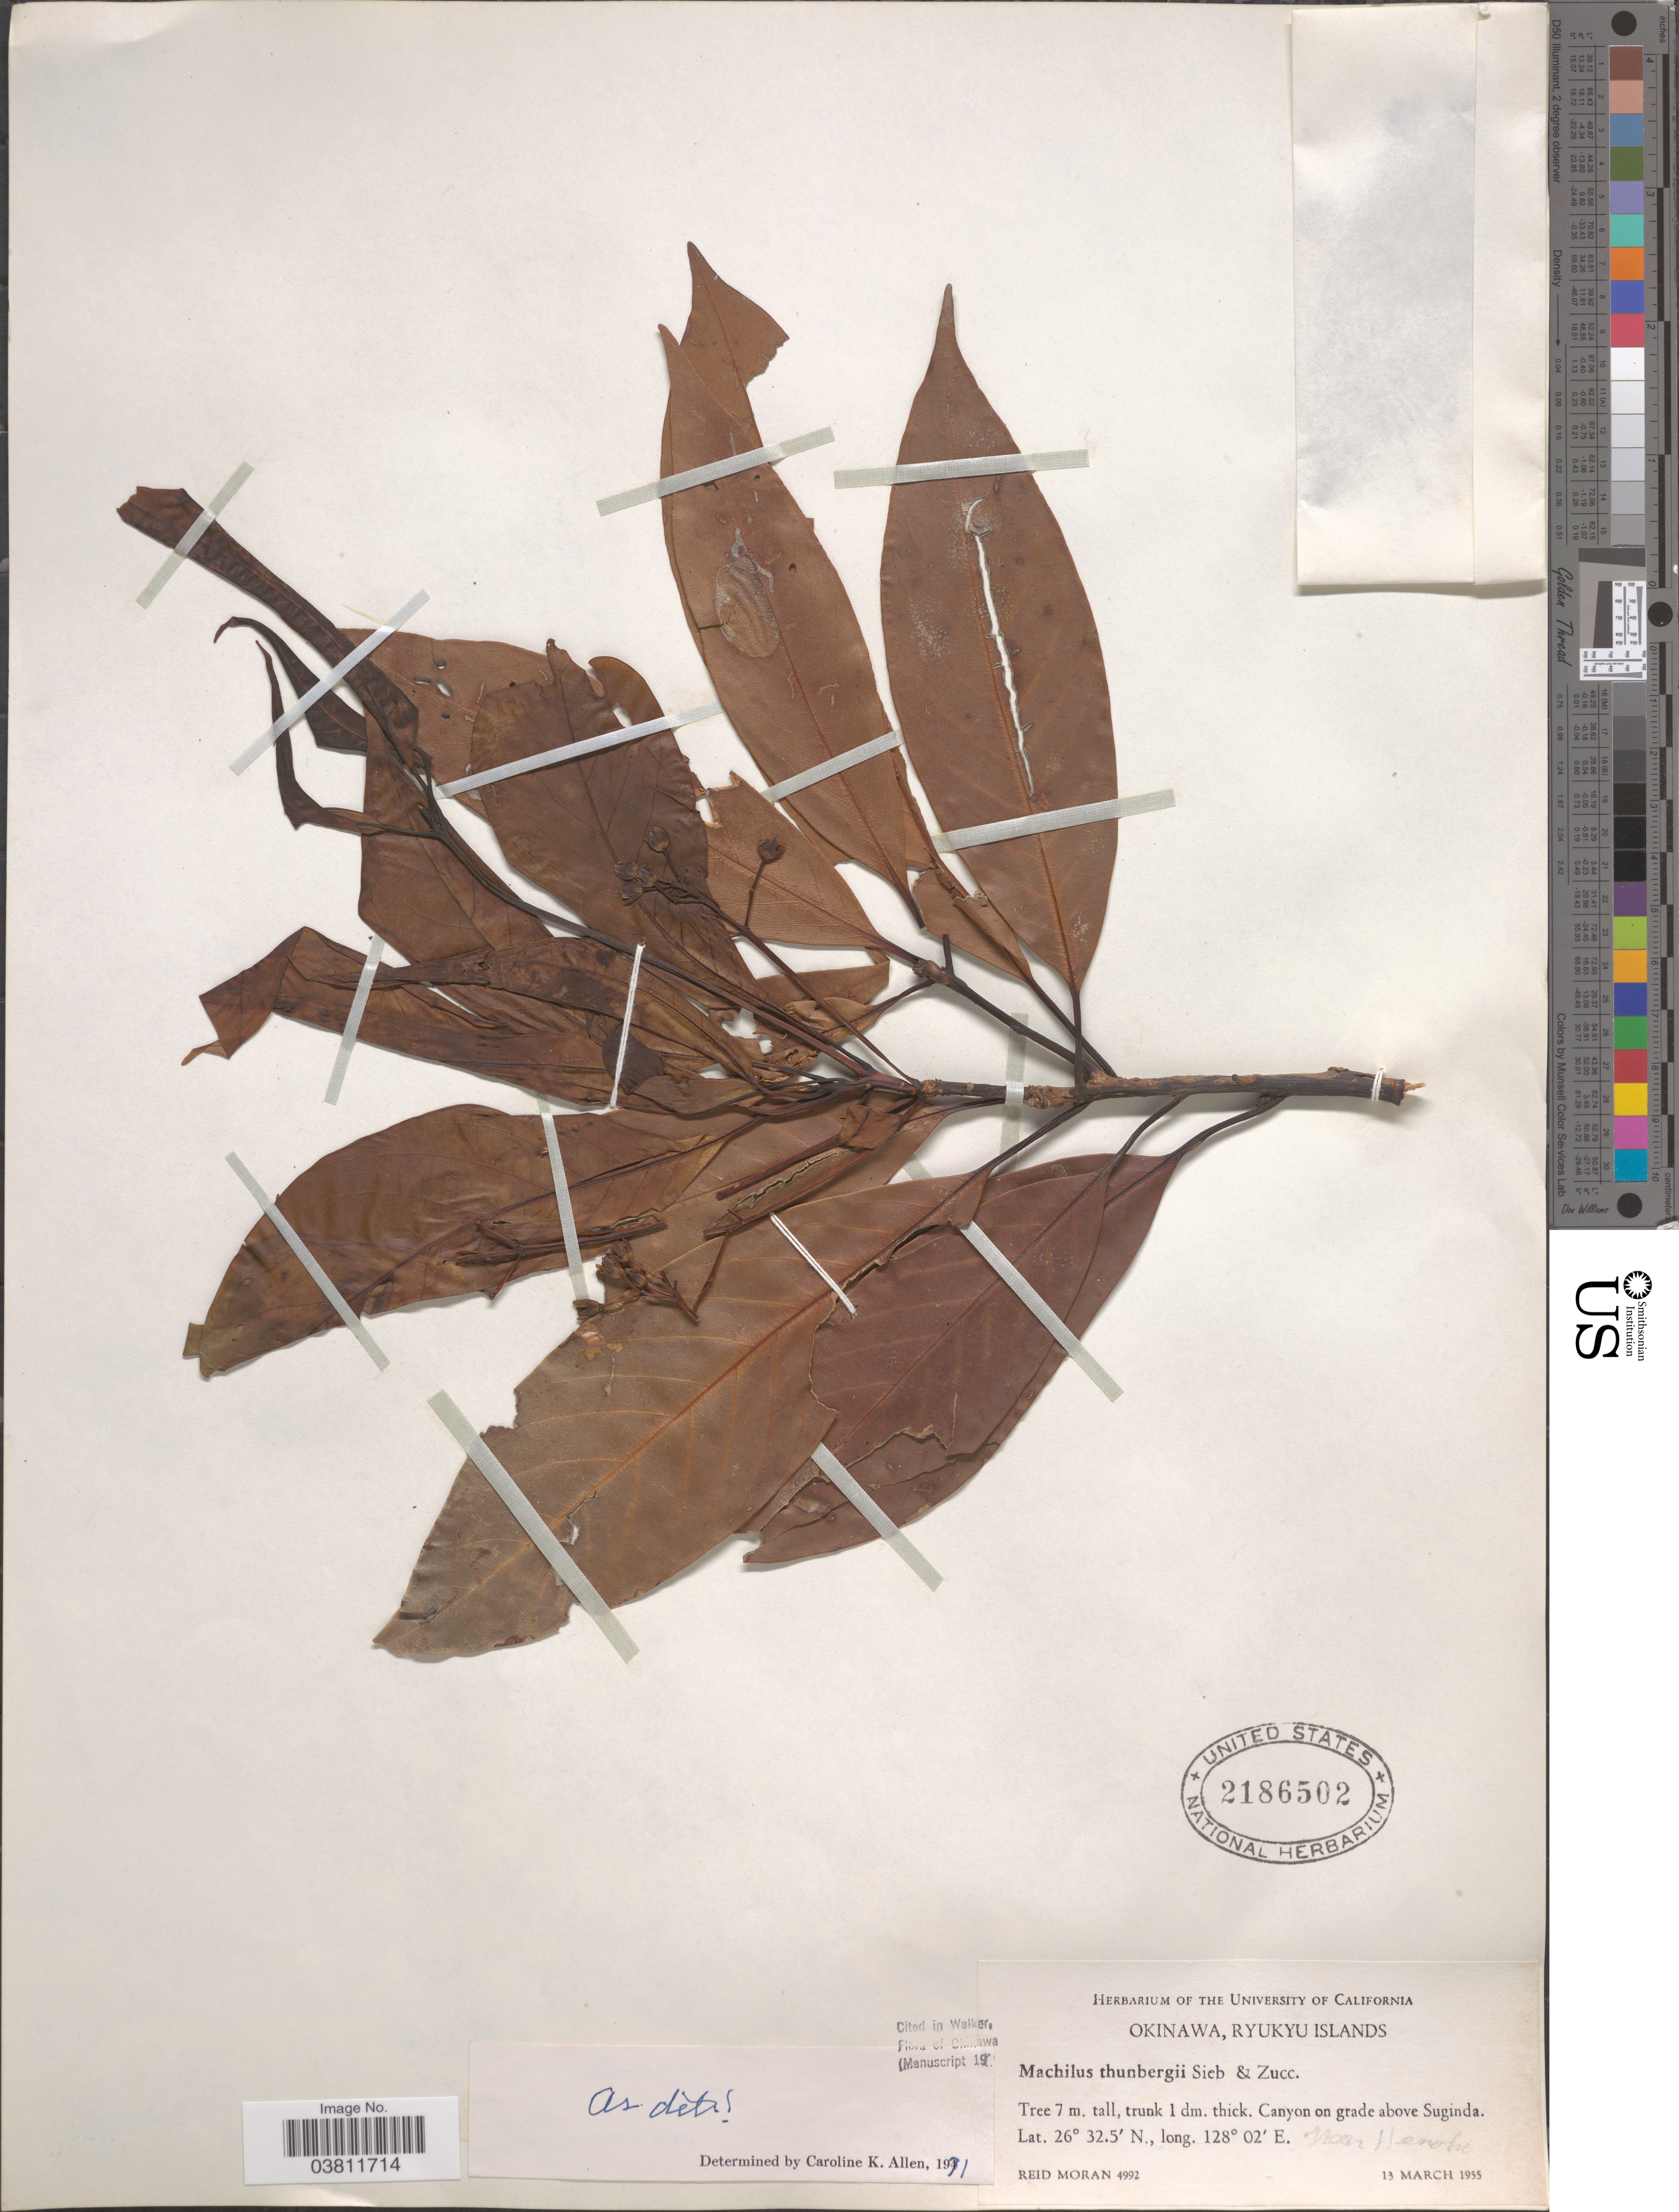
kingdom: Plantae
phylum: Tracheophyta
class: Magnoliopsida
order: Laurales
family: Lauraceae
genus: Machilus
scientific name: Machilus thunbergii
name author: Siebold & Zucc.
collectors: R. V. Moran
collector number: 4992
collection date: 1955-03-13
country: Japan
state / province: Okinawa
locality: Ryukyu Islands. Canyon on grade above Suginda. Near Henoko.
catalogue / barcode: US 2186502